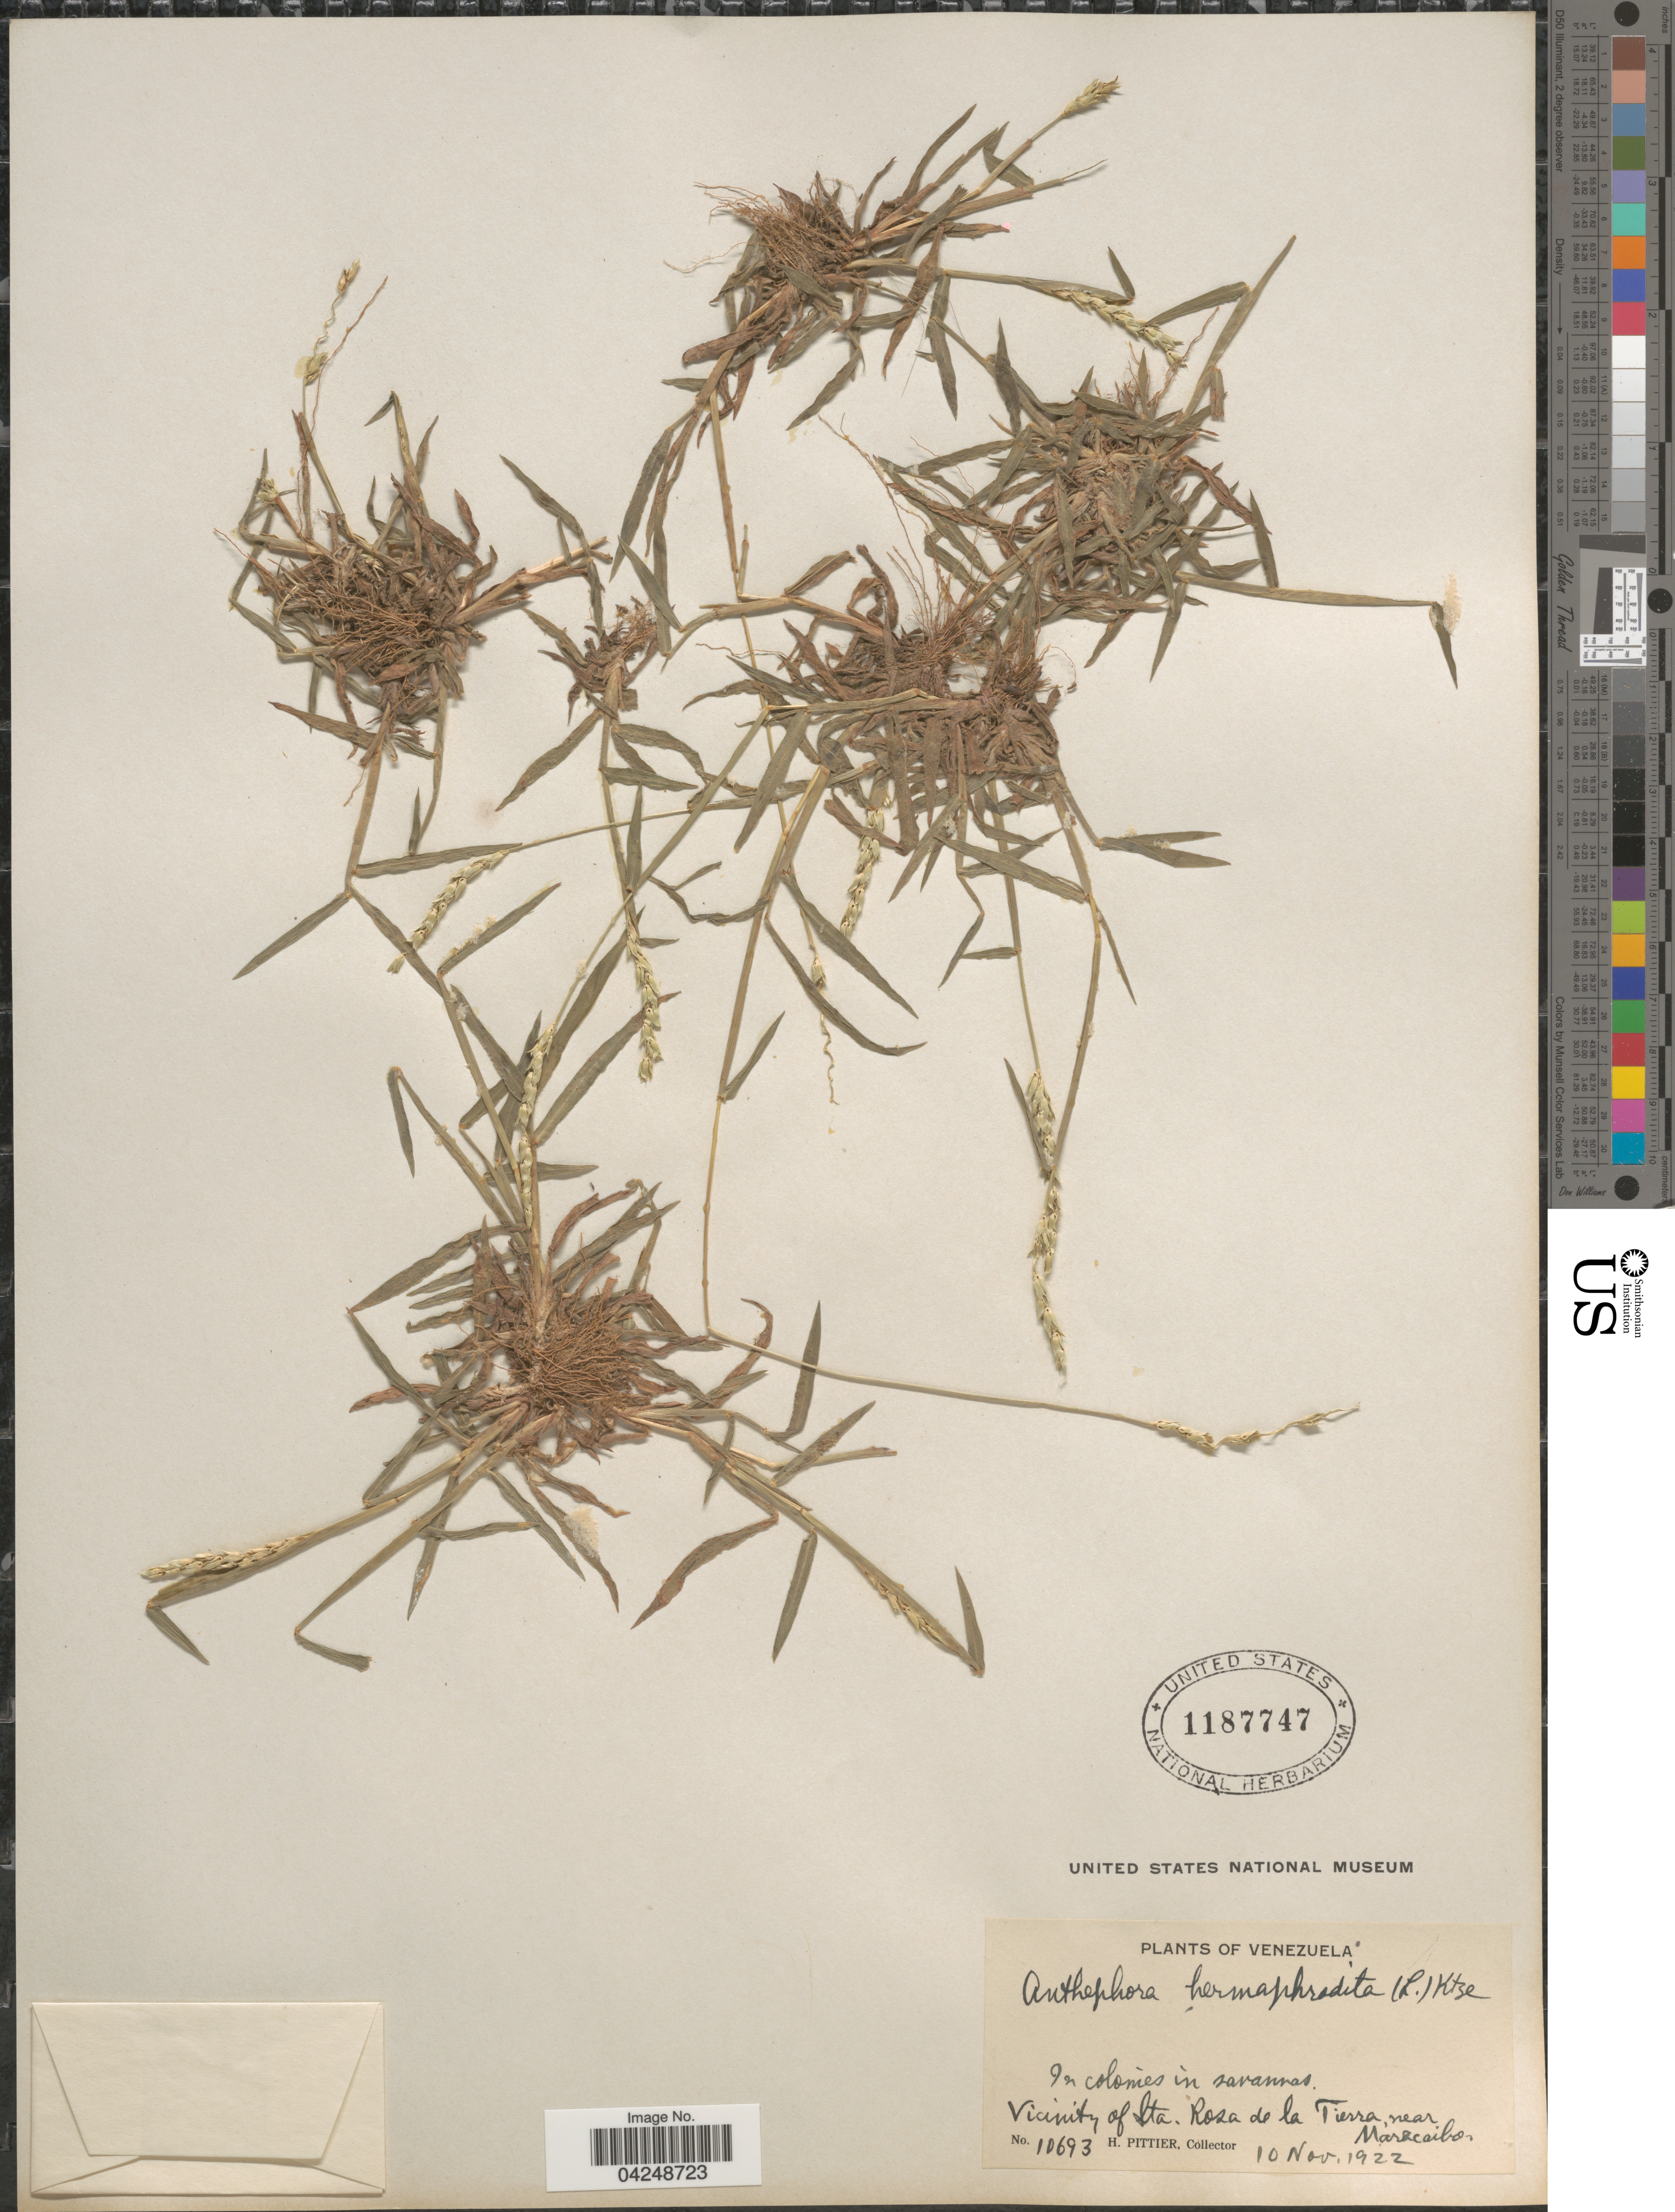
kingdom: Plantae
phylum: Tracheophyta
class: Liliopsida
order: Poales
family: Poaceae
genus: Anthephora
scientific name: Anthephora hermaphrodita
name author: (L.) Kuntze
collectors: H. F. Pittier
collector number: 10693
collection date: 1922-11-10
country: Venezuela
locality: In colonies in savannas. Vicinity of Sta. Rosa de la Tierra, near Maracaibo.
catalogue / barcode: US 1187747